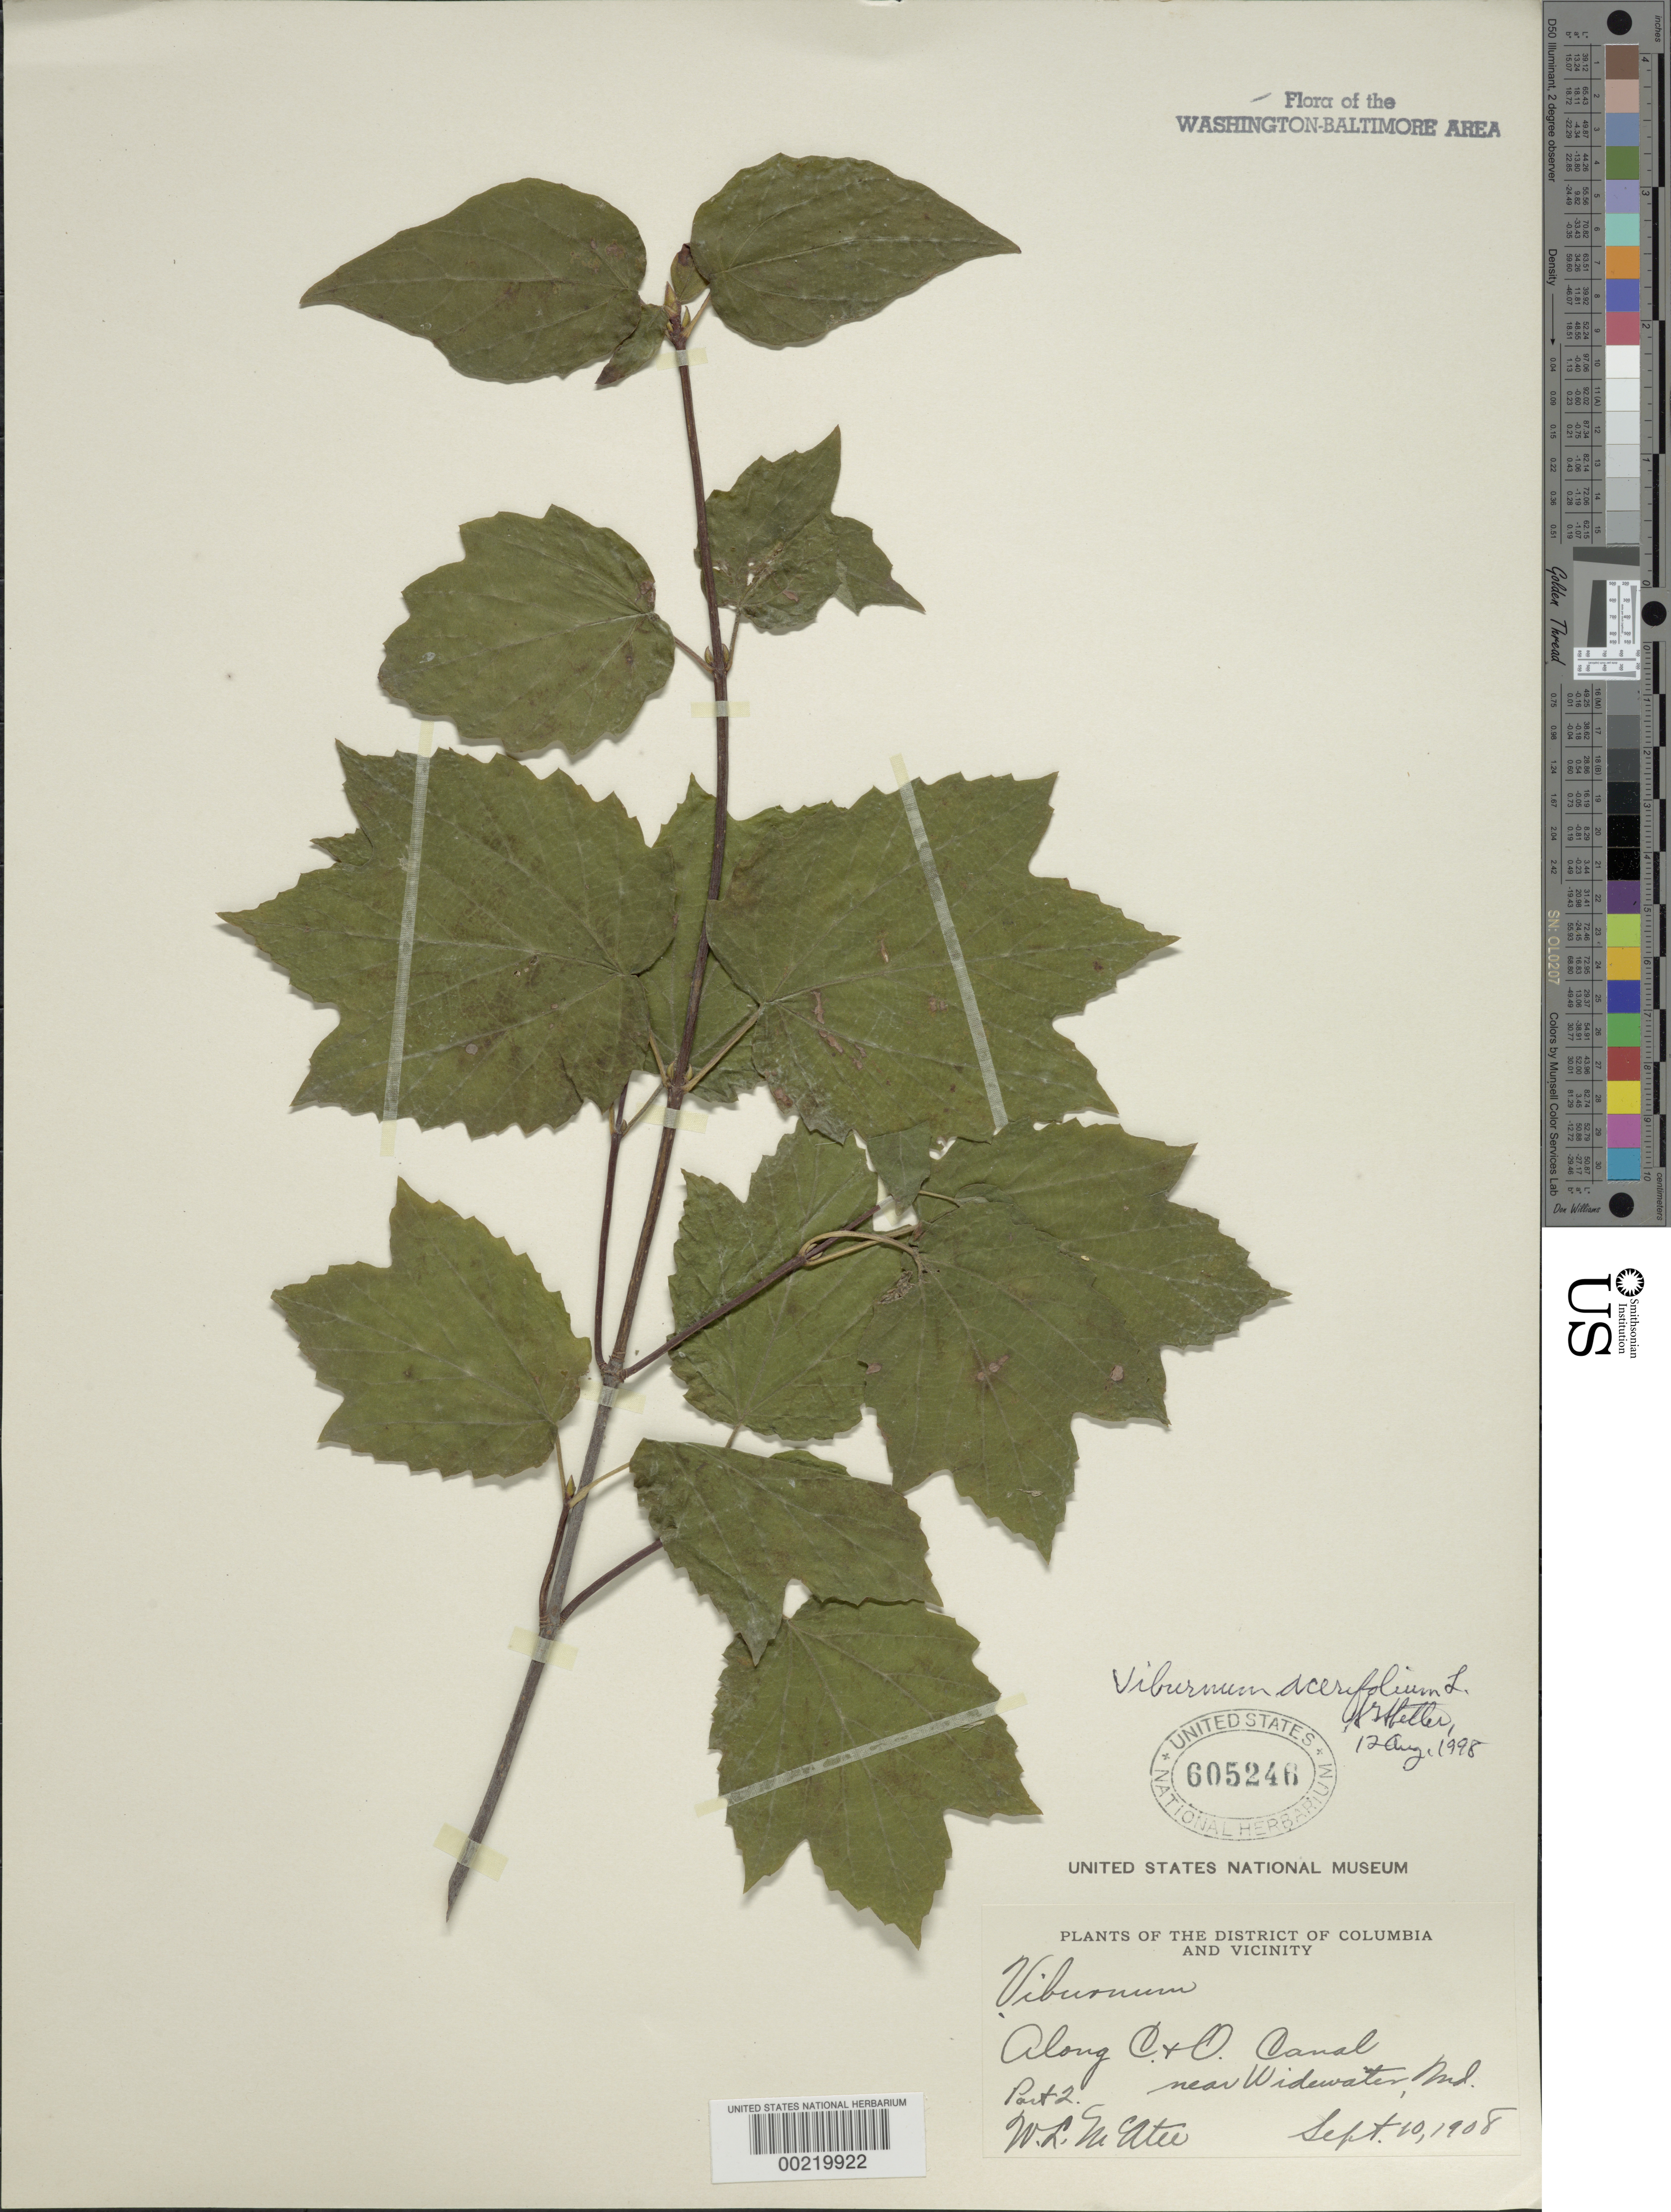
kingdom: Plantae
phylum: Tracheophyta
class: Magnoliopsida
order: Dipsacales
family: Viburnaceae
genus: Viburnum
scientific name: Viburnum acerifolium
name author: L.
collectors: W. McAtee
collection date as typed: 10 Sep 1908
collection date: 1908-09-10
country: United States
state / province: Maryland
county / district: Montgomery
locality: C&O Canal, near Widewater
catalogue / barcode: US 605246